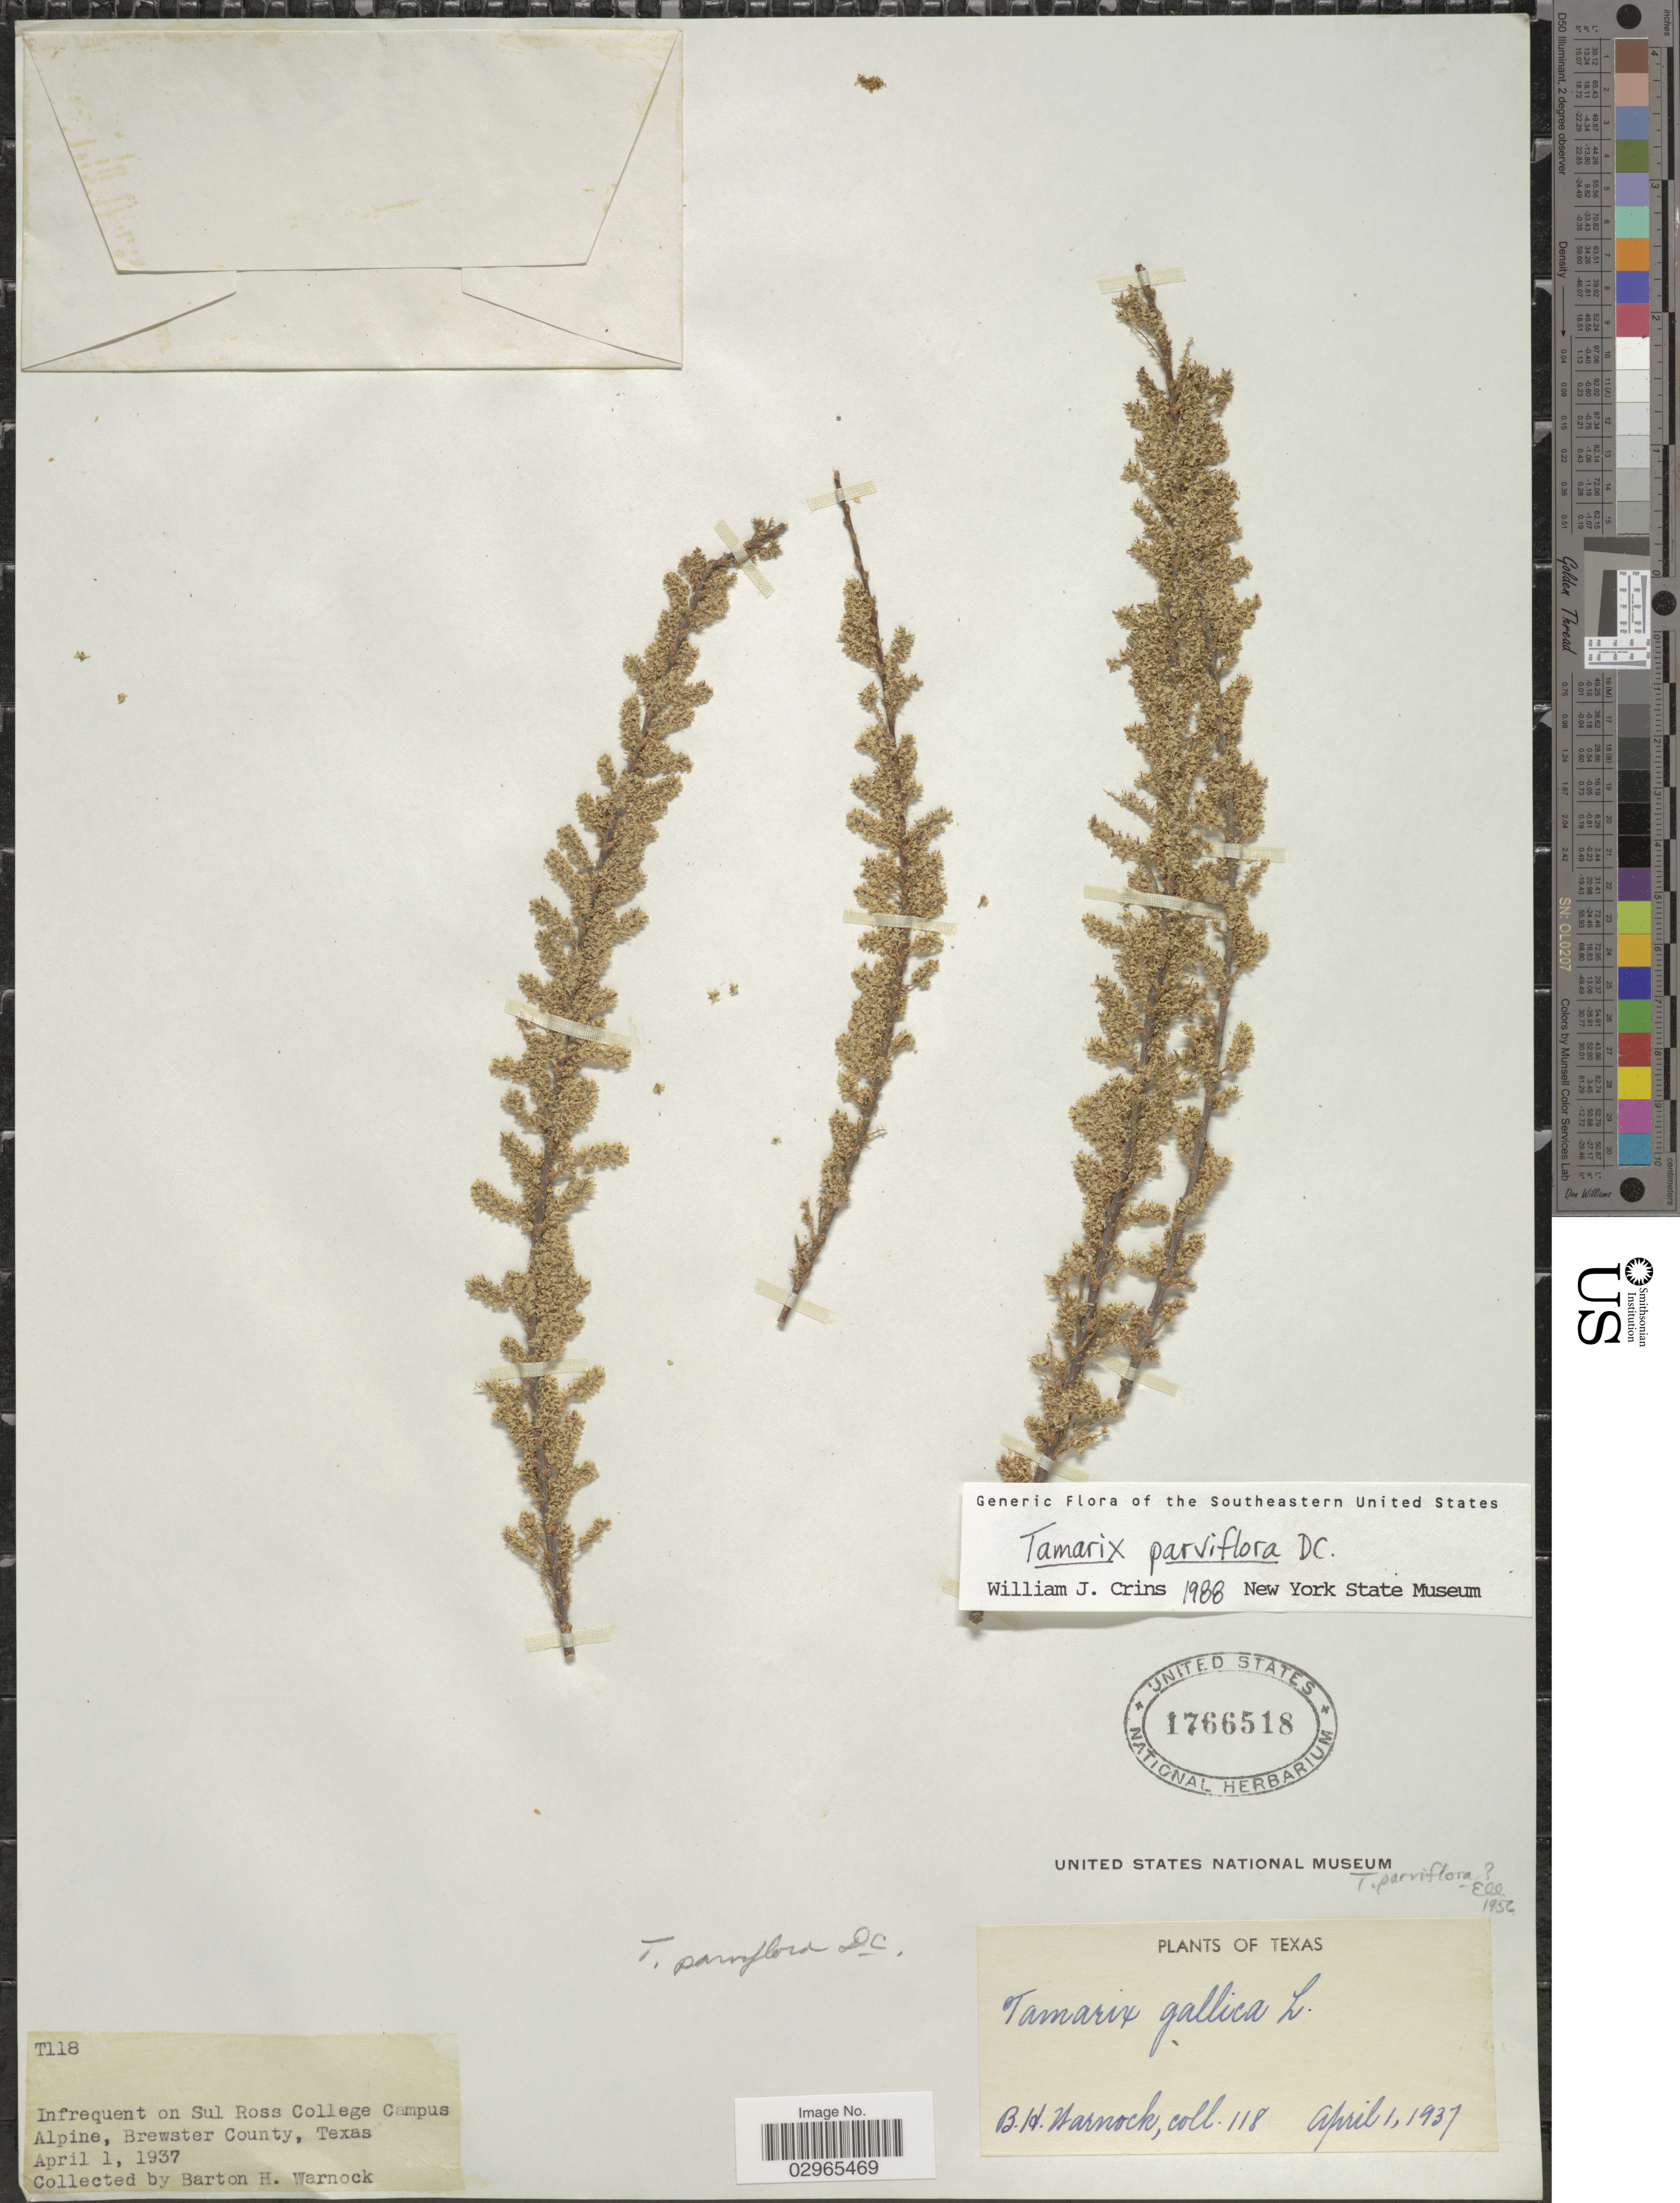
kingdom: Plantae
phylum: Tracheophyta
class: Magnoliopsida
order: Caryophyllales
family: Tamaricaceae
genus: Tamarix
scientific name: Tamarix parviflora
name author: DC.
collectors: B. H. Warnock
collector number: T118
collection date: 1937-04-01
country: United States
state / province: Texas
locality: Sul Ross College Campus. Alpine, Brewster County.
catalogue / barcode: US 1766518